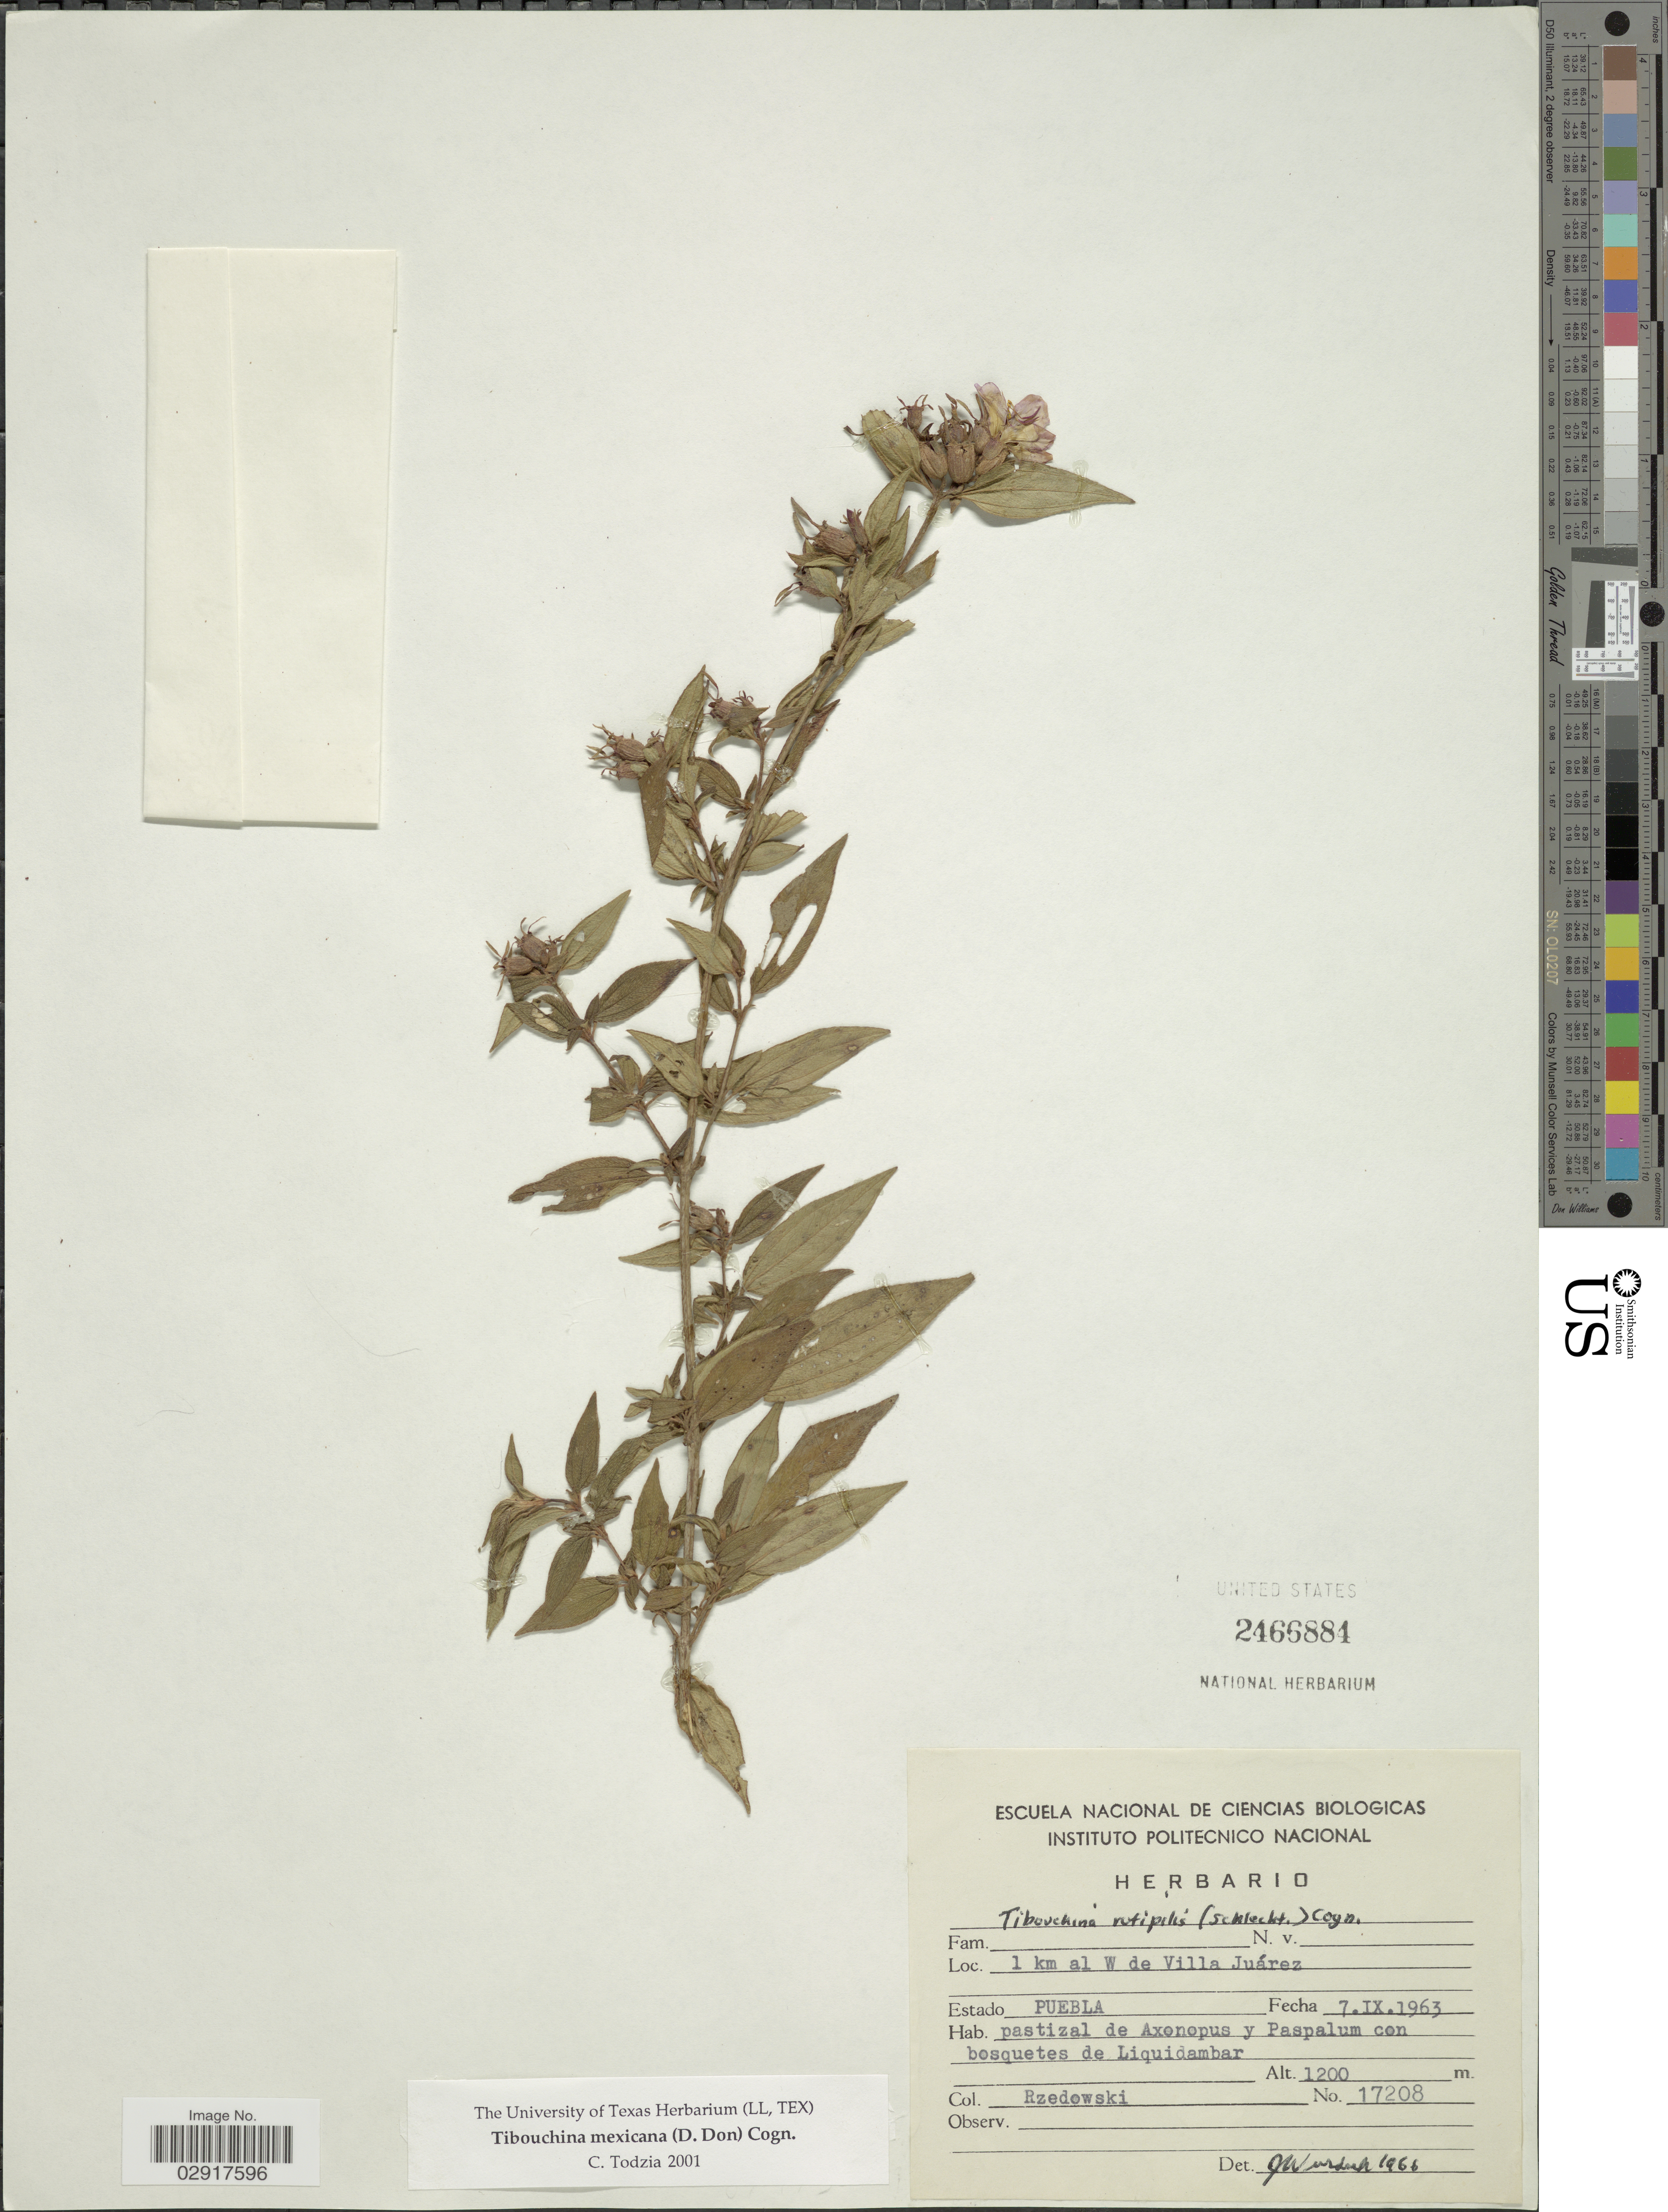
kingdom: Plantae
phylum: Tracheophyta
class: Magnoliopsida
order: Myrtales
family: Melastomataceae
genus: Chaetogastra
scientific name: Chaetogastra tortuosa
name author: (Bonpl.) DC.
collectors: Rzedowski, --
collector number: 17208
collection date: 1963-09-07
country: Mexico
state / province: Puebla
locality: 1 km al W de Villa Juárez. Estado Puebla.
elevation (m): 1200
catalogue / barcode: US 2466884